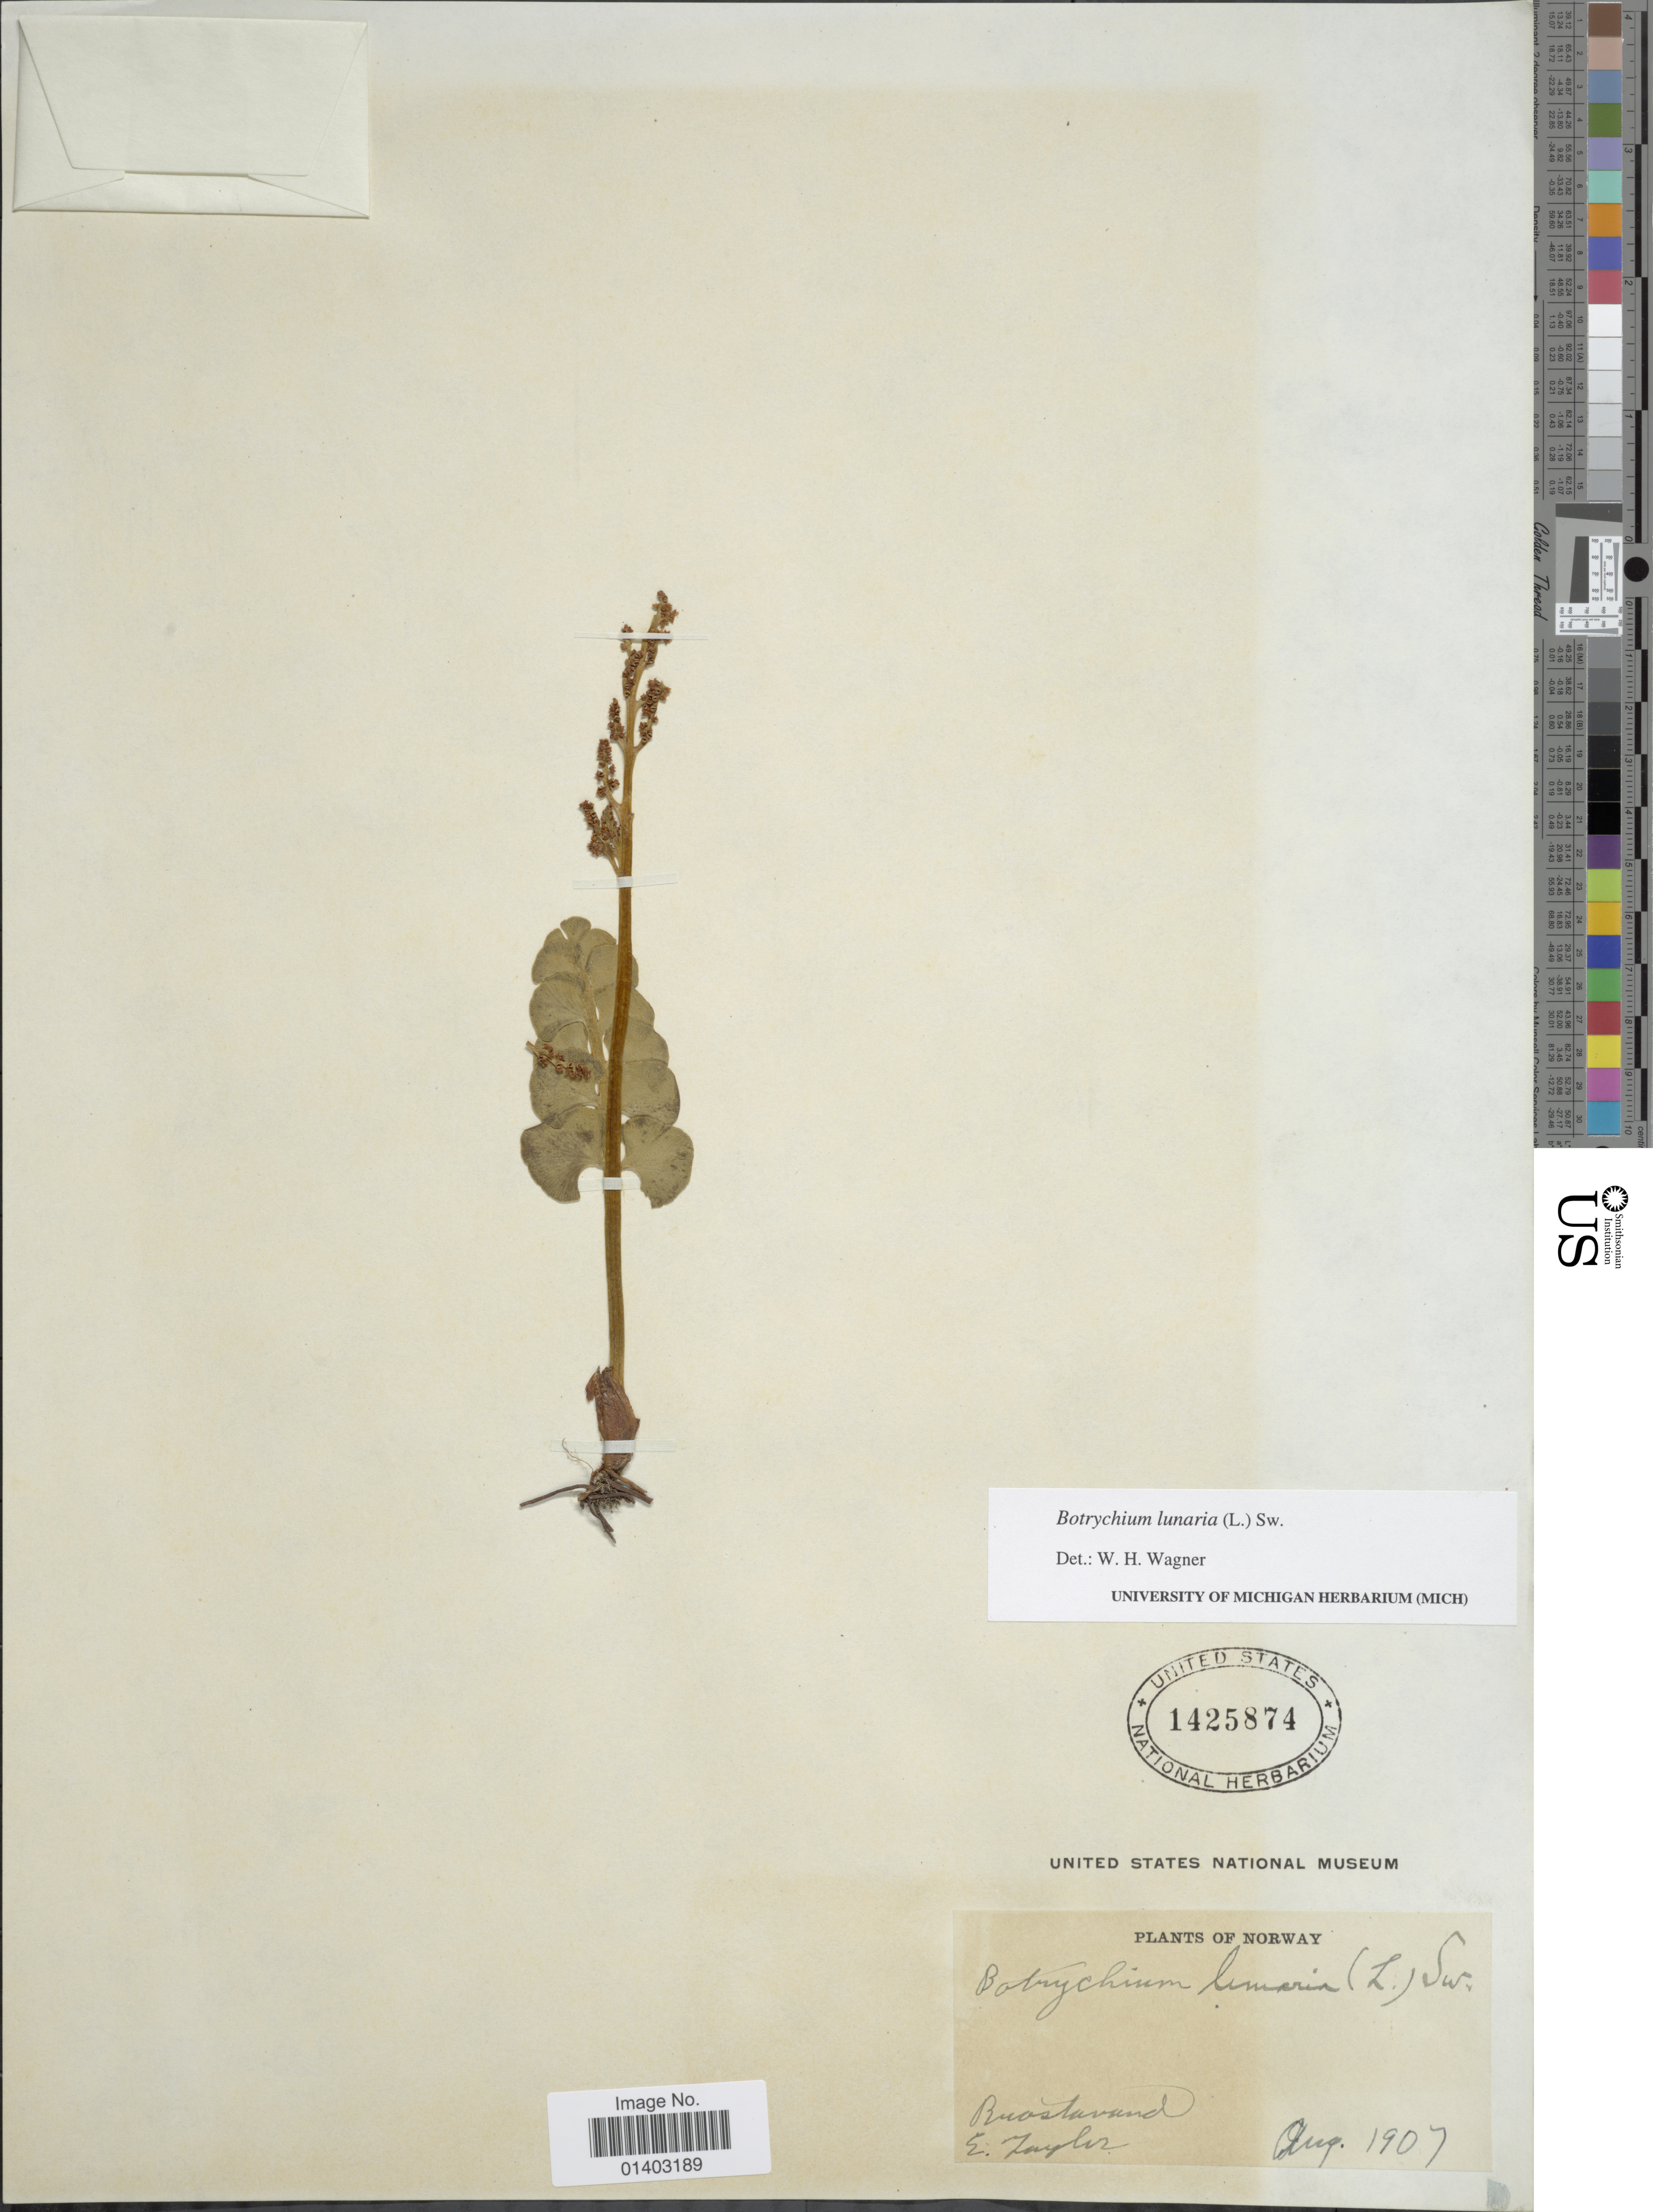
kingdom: Plantae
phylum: Tracheophyta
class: Polypodiopsida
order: Ophioglossales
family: Ophioglossaceae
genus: Botrychium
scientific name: Botrychium lunaria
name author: (L.) Sw.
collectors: E. Taylor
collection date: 1907-08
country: Norway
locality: Ruostavand [interpreted]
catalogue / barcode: US 1425874